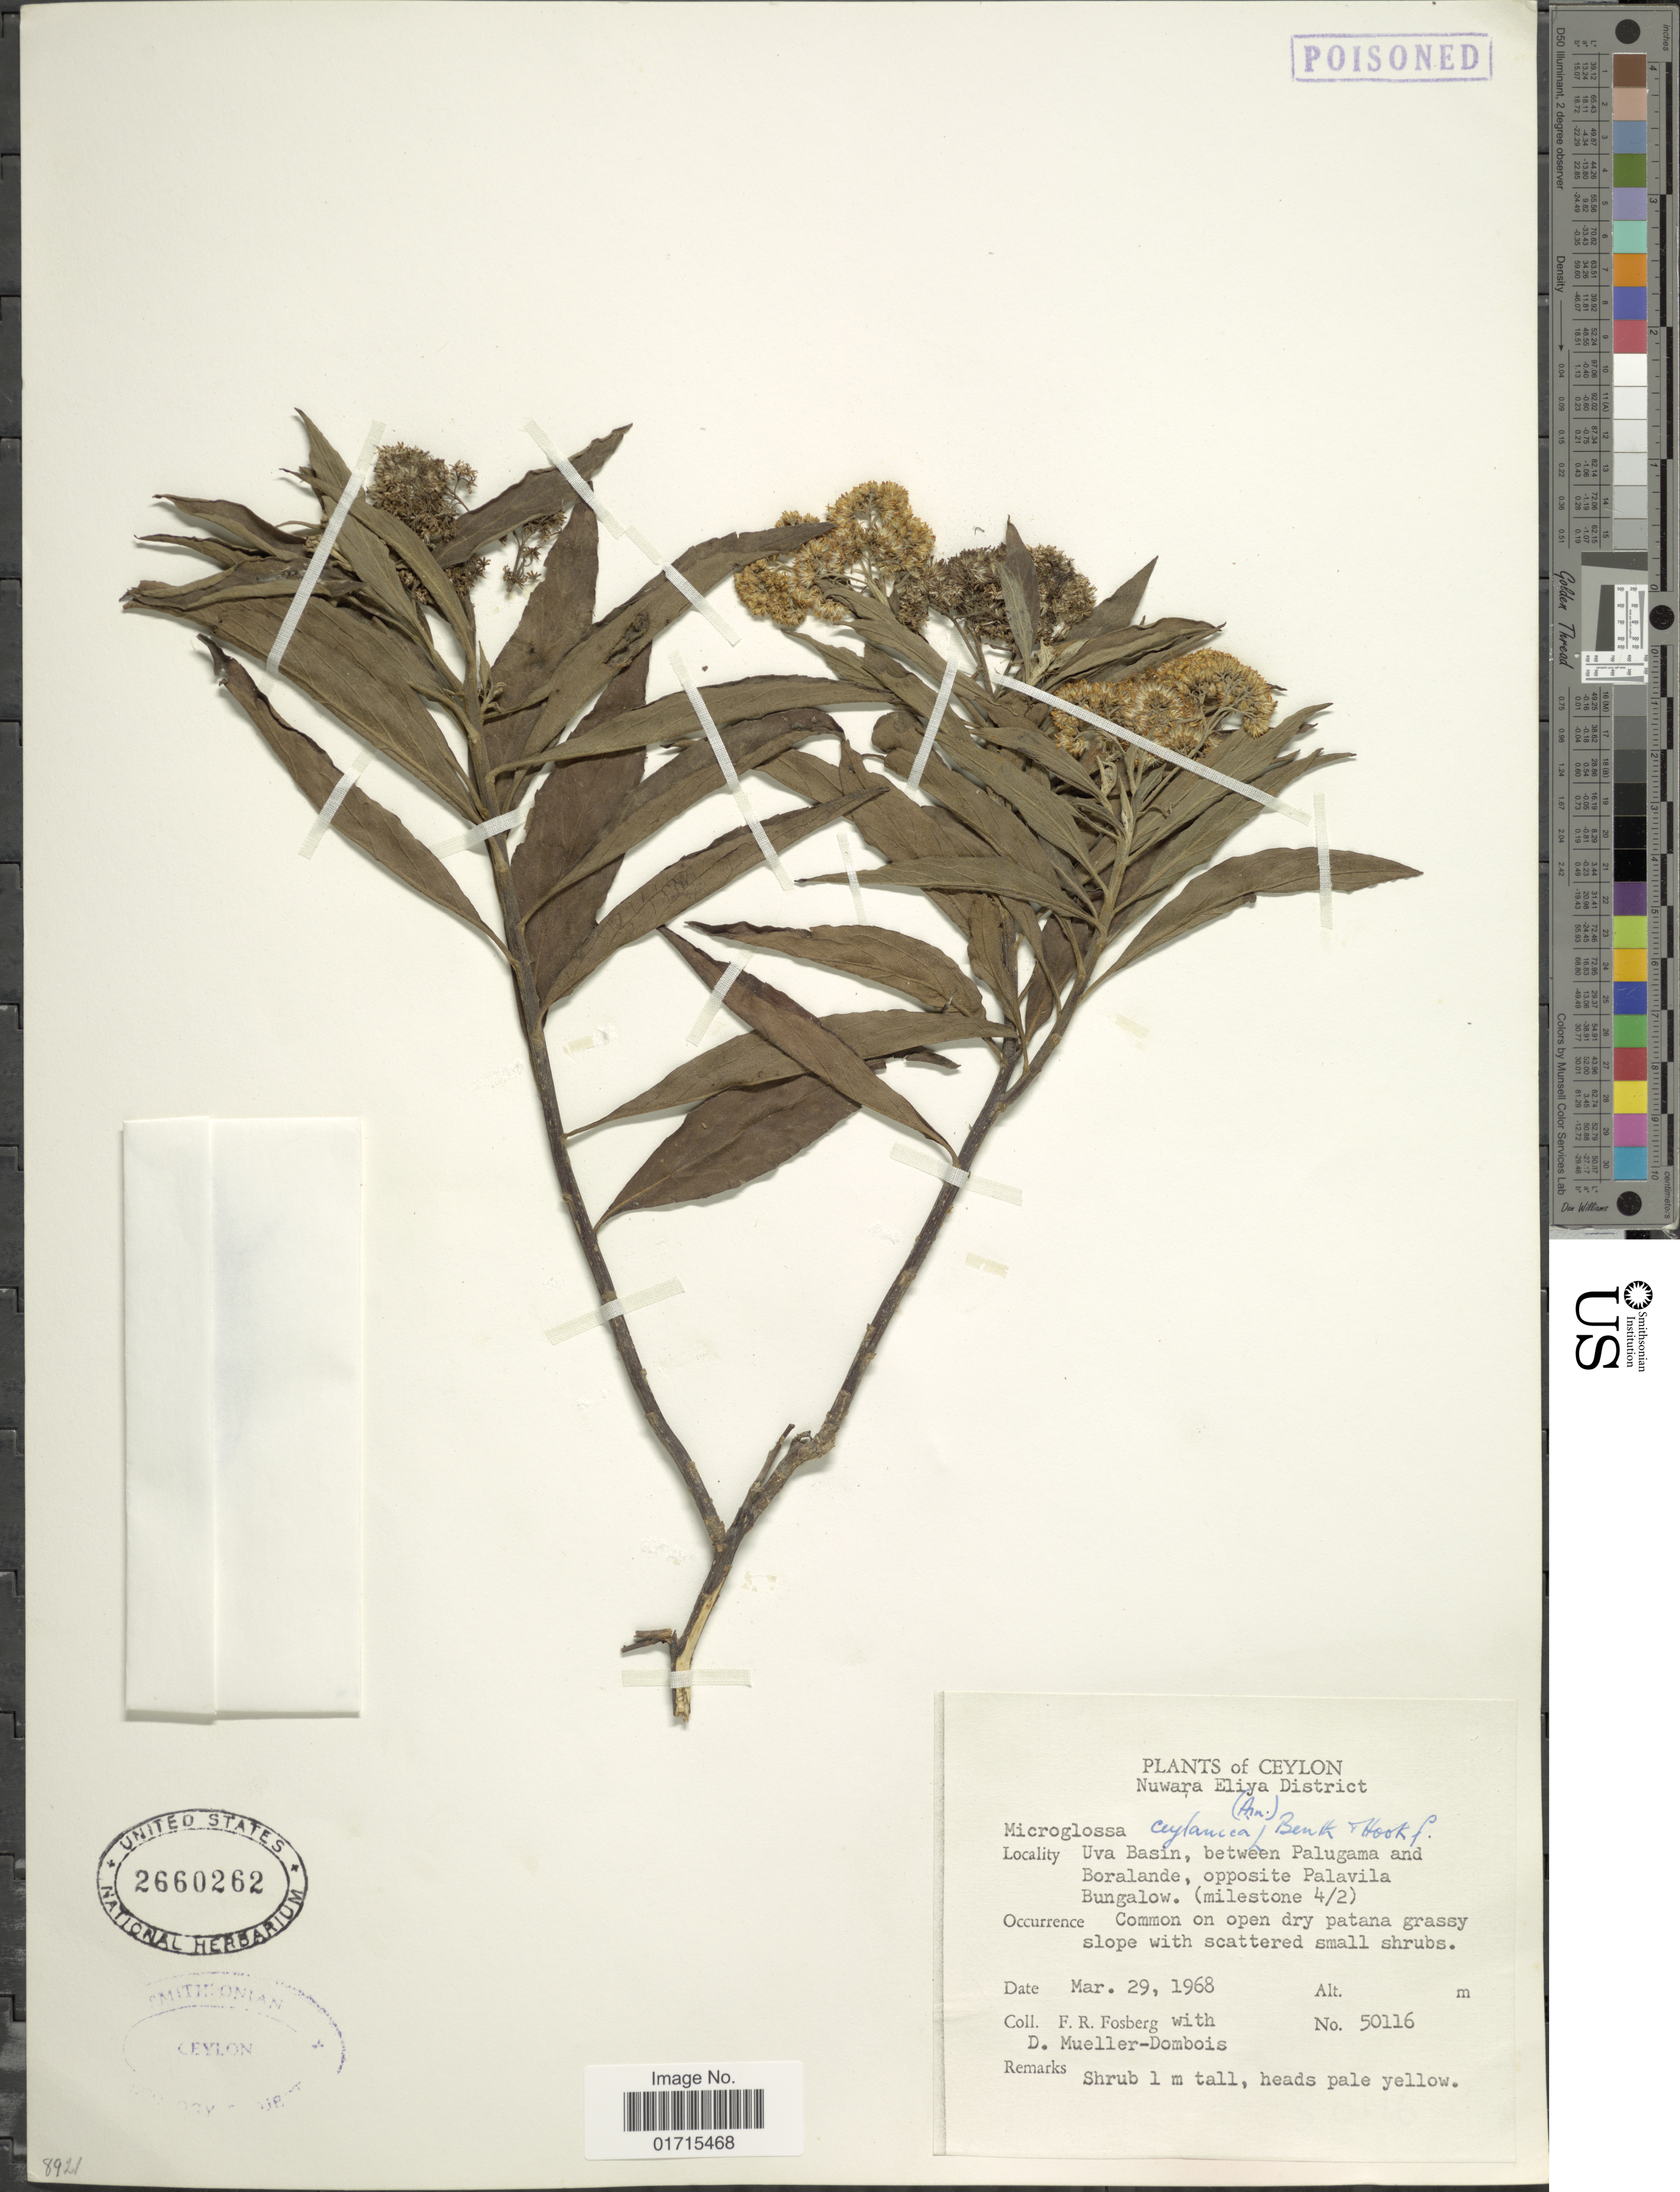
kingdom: Plantae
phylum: Tracheophyta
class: Magnoliopsida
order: Asterales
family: Asteraceae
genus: Microglossa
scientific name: Microglossa ceylanica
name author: (Arn.) Benth. & Hook. f.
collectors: F. R. Fosberg & D. Mueller-Dombois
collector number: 50116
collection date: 1968-03-29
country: Sri Lanka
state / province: Uva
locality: Ceylon. Uva Basin, between Palugama and Boralande, opposite Palavila Bungalow (mileston 4/2)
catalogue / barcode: US 2660262